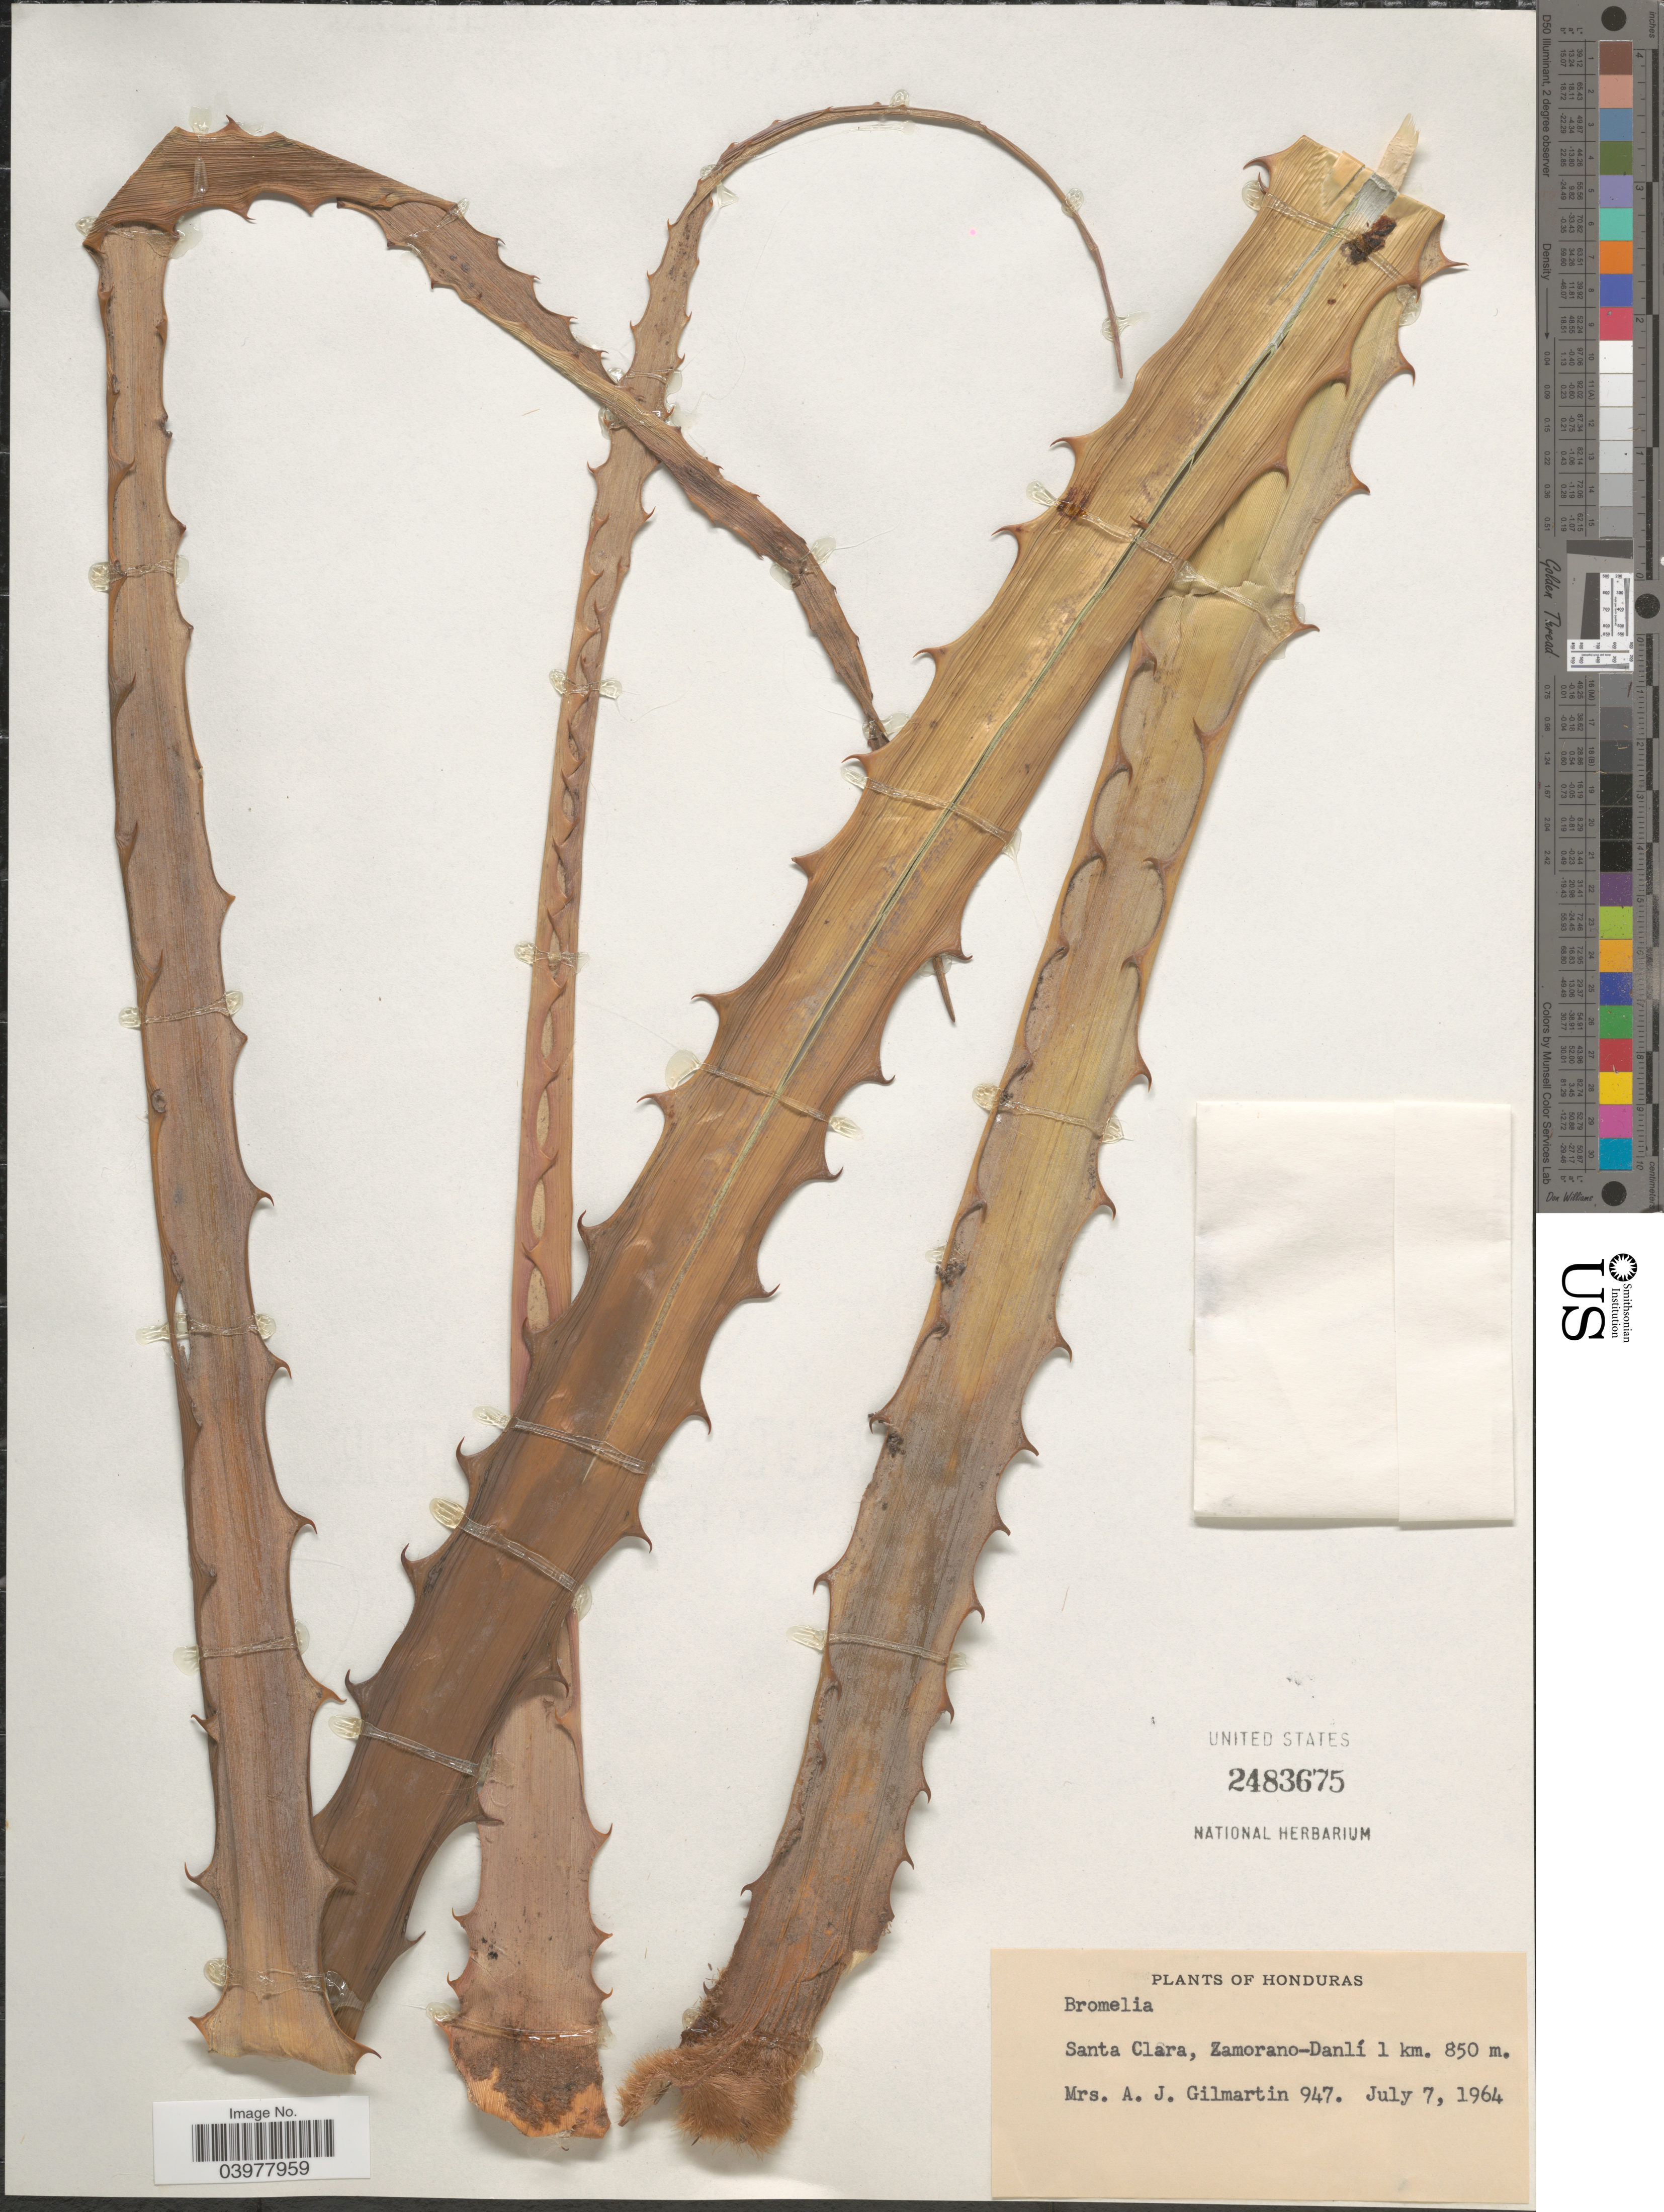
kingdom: Plantae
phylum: Tracheophyta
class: Liliopsida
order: Poales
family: Bromeliaceae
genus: Bromelia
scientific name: Bromelia sp.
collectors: A. J. Gilmartin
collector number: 947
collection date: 1964-07-07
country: Honduras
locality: Santa Clara, Zamorano-Danlí 1 km.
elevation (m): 850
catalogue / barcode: US 2483675